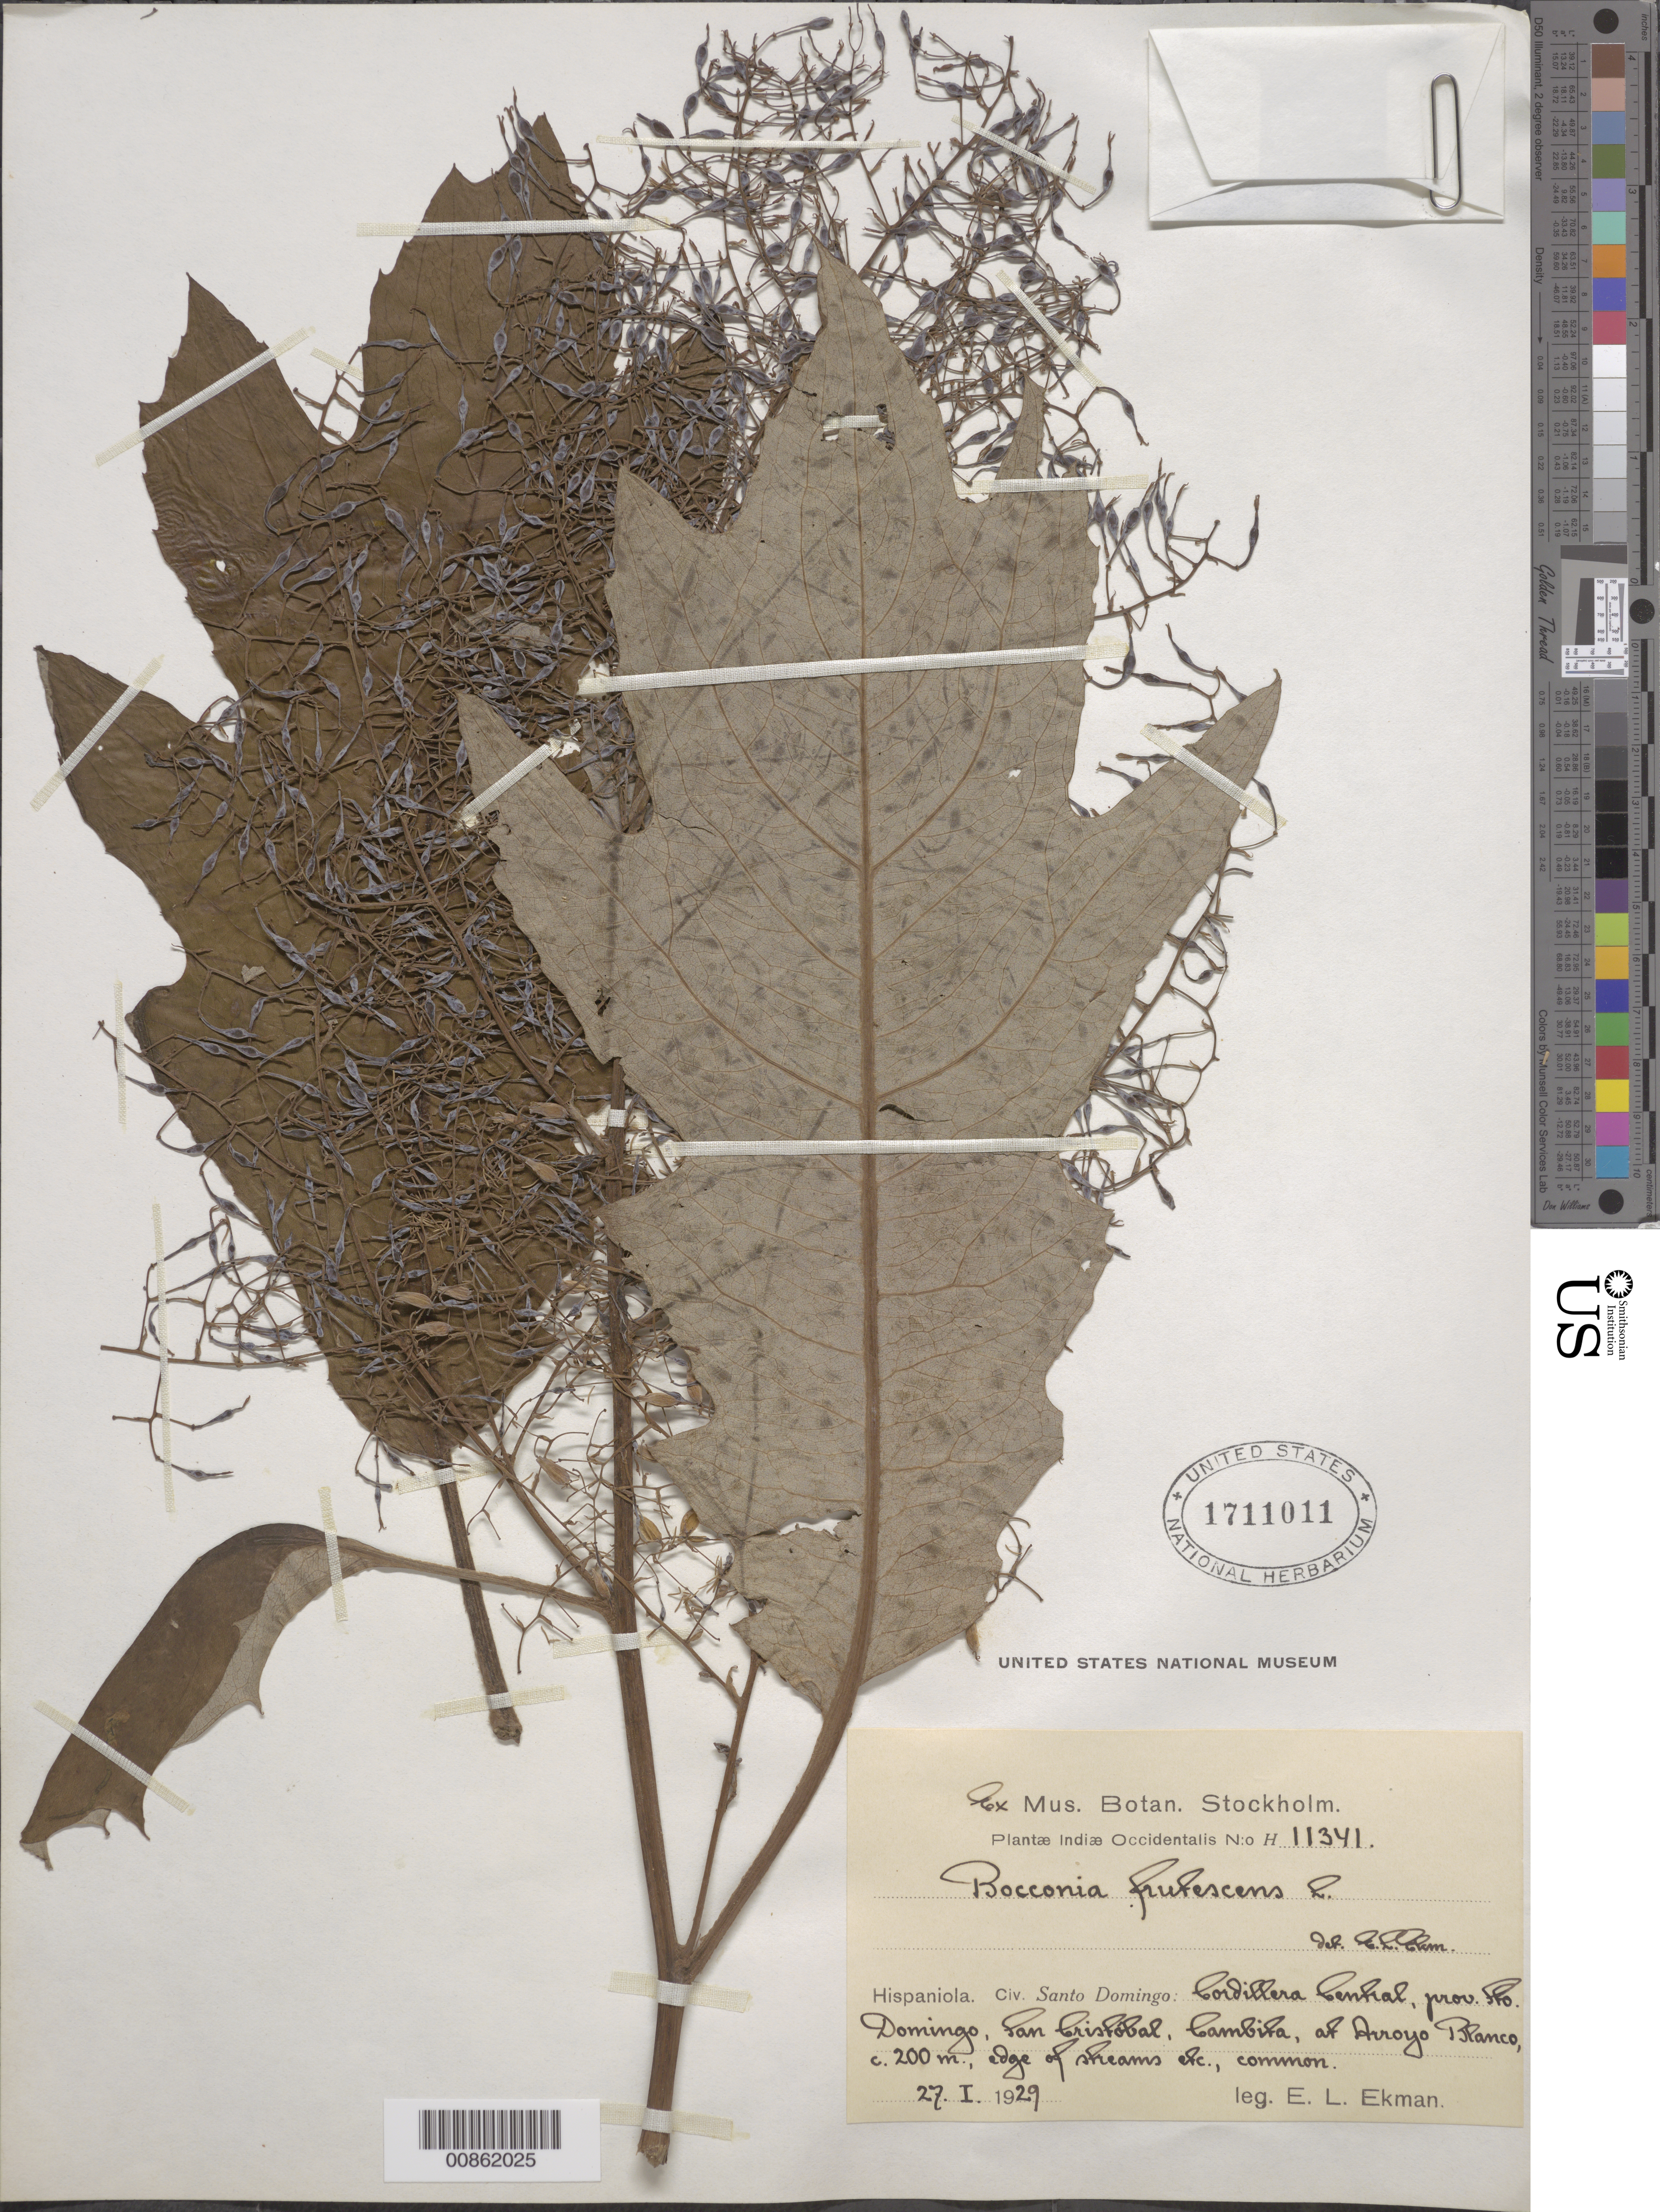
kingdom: Plantae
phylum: Tracheophyta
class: Magnoliopsida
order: Ranunculales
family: Papaveraceae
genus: Bocconia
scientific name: Bocconia frutescens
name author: L.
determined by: Ekman, E. L.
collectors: E. L. Ekman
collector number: H 11341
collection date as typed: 27 Jan 1929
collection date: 1929-01-27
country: Dominican Republic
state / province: Distrito Nacional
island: Hispaniola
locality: Cordillera Central, prov. Sto. Domingo (obsolete), San Cristobal, Cambita, at Arroyo Blanco.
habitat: Edge of streams, etc.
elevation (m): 200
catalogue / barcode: US 1711011